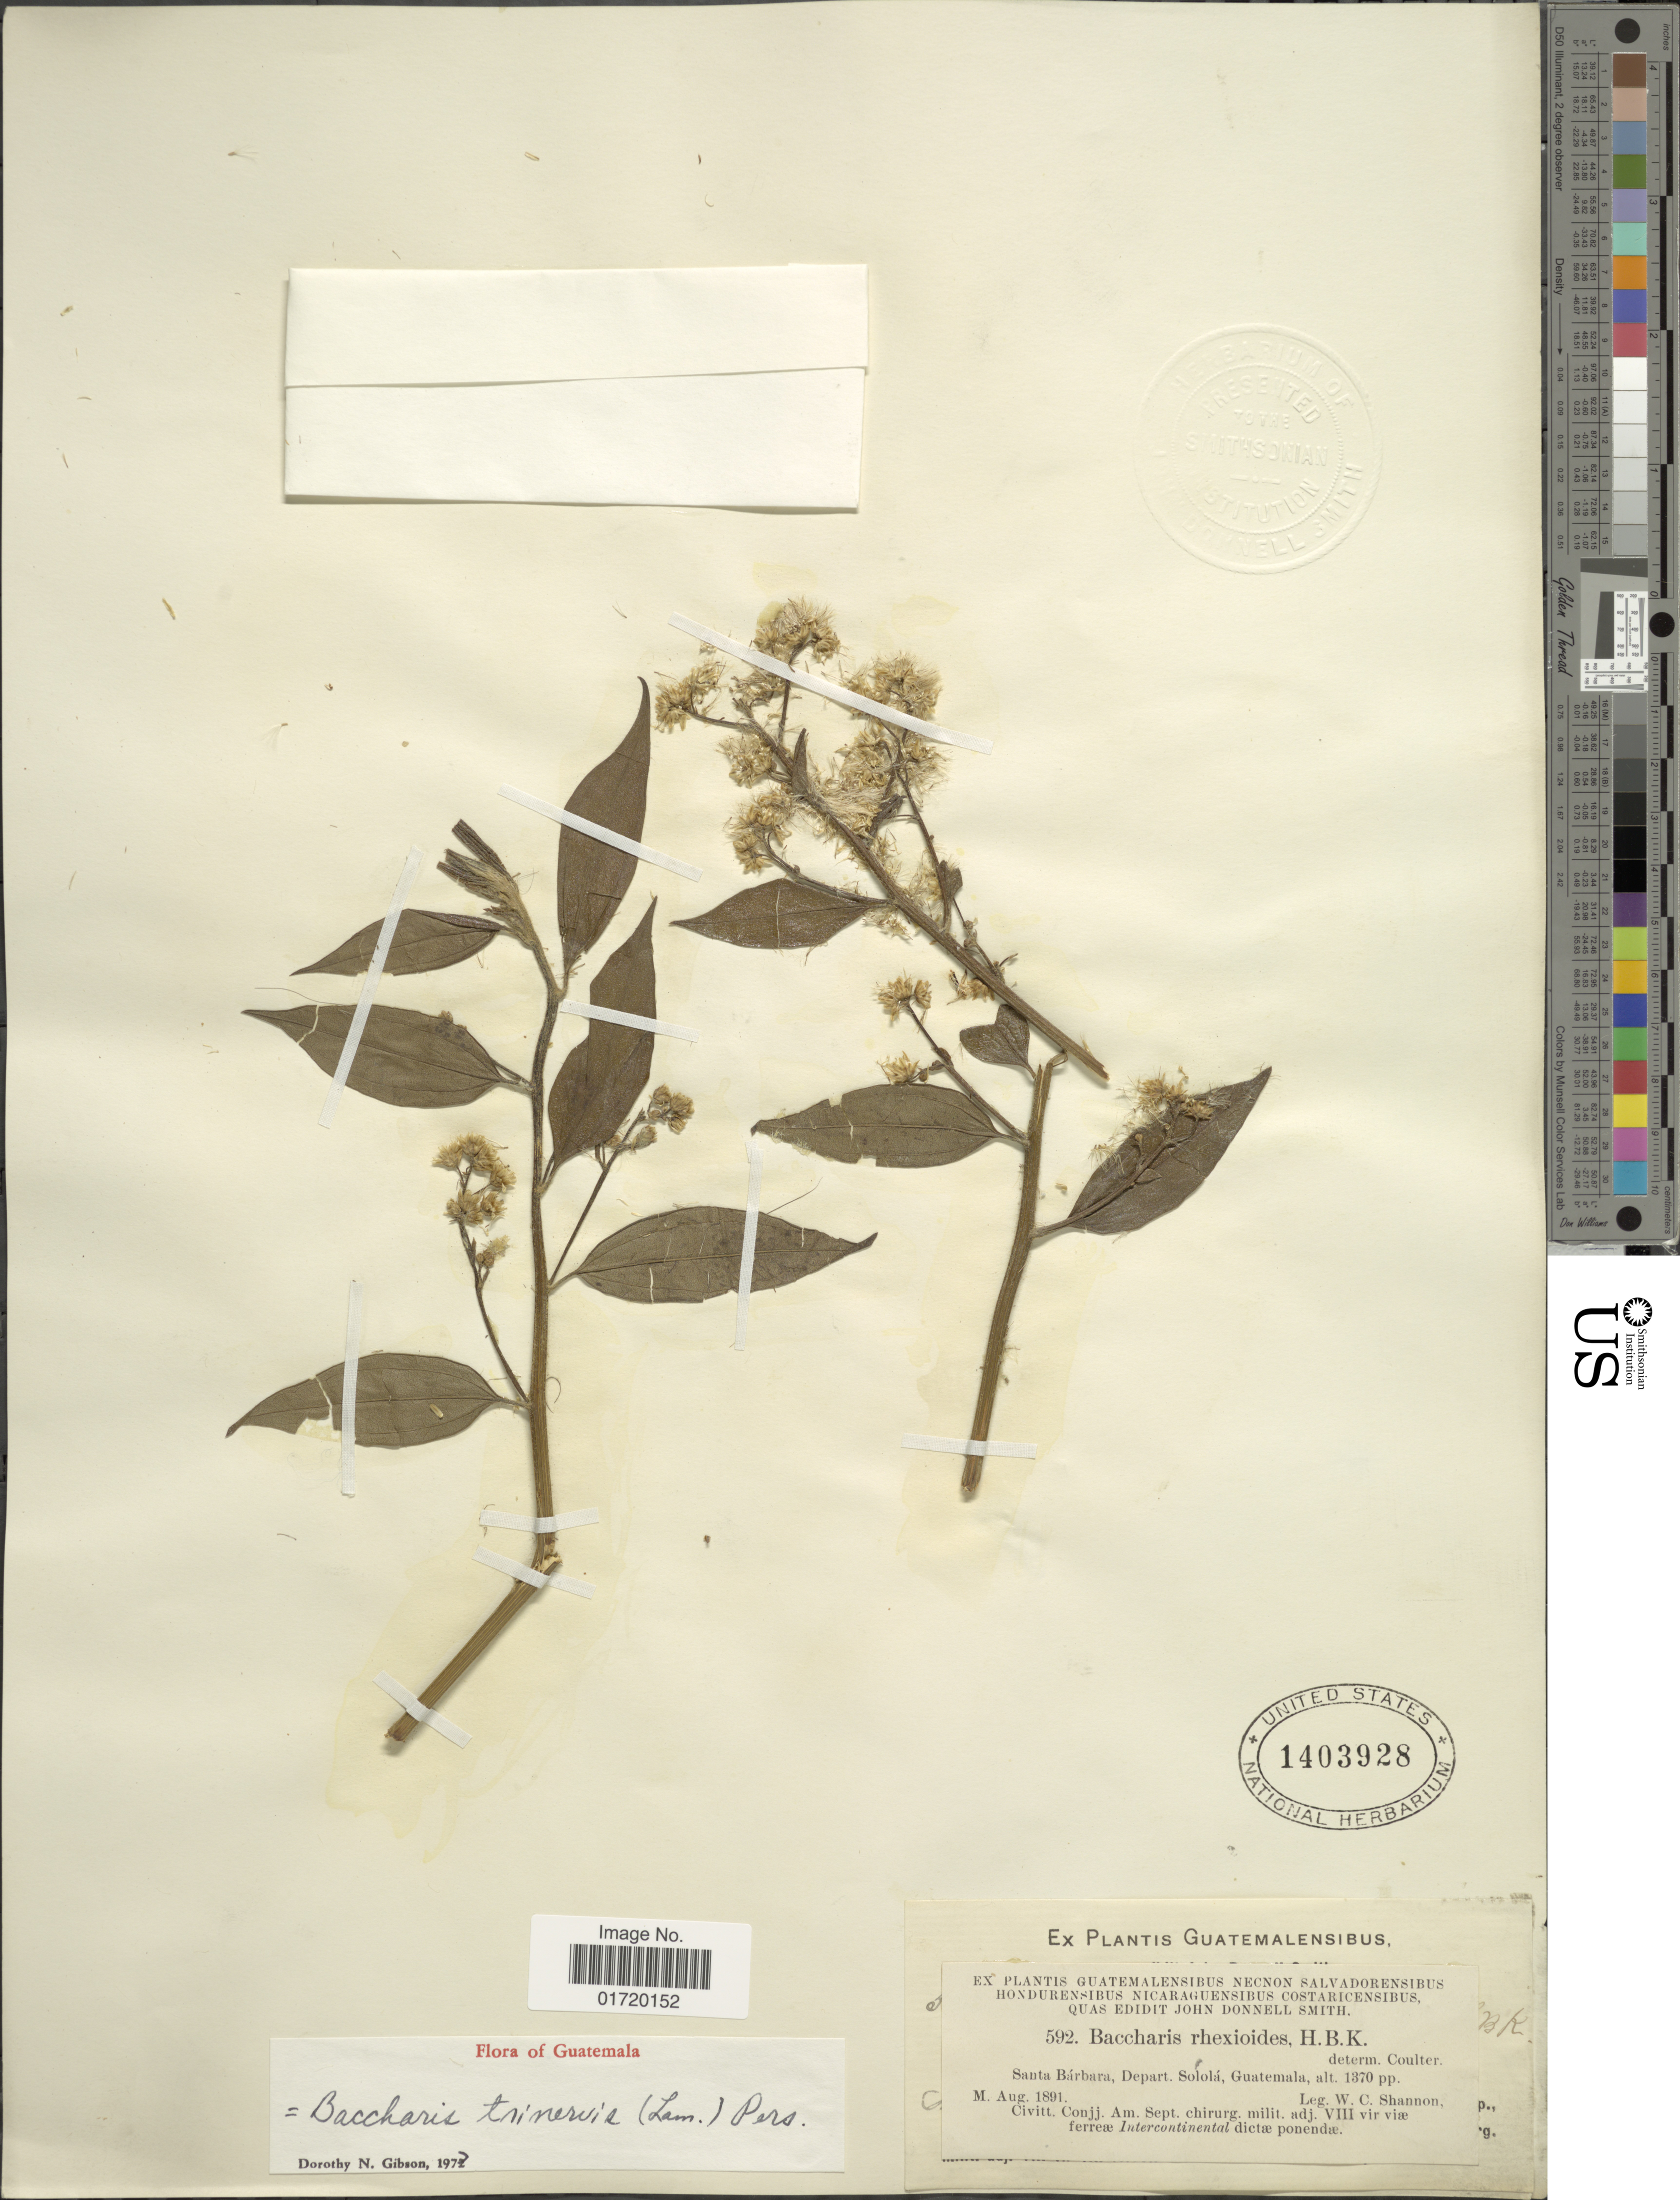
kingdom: Plantae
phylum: Tracheophyta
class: Magnoliopsida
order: Asterales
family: Asteraceae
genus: Baccharis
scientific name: Baccharis trinervis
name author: (Lam.) Pers.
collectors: W. C. Shannon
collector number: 592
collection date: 1891-08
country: Guatemala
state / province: Sololá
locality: Santa Barbara, Guatemalensibus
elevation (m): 418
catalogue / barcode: US 1403928